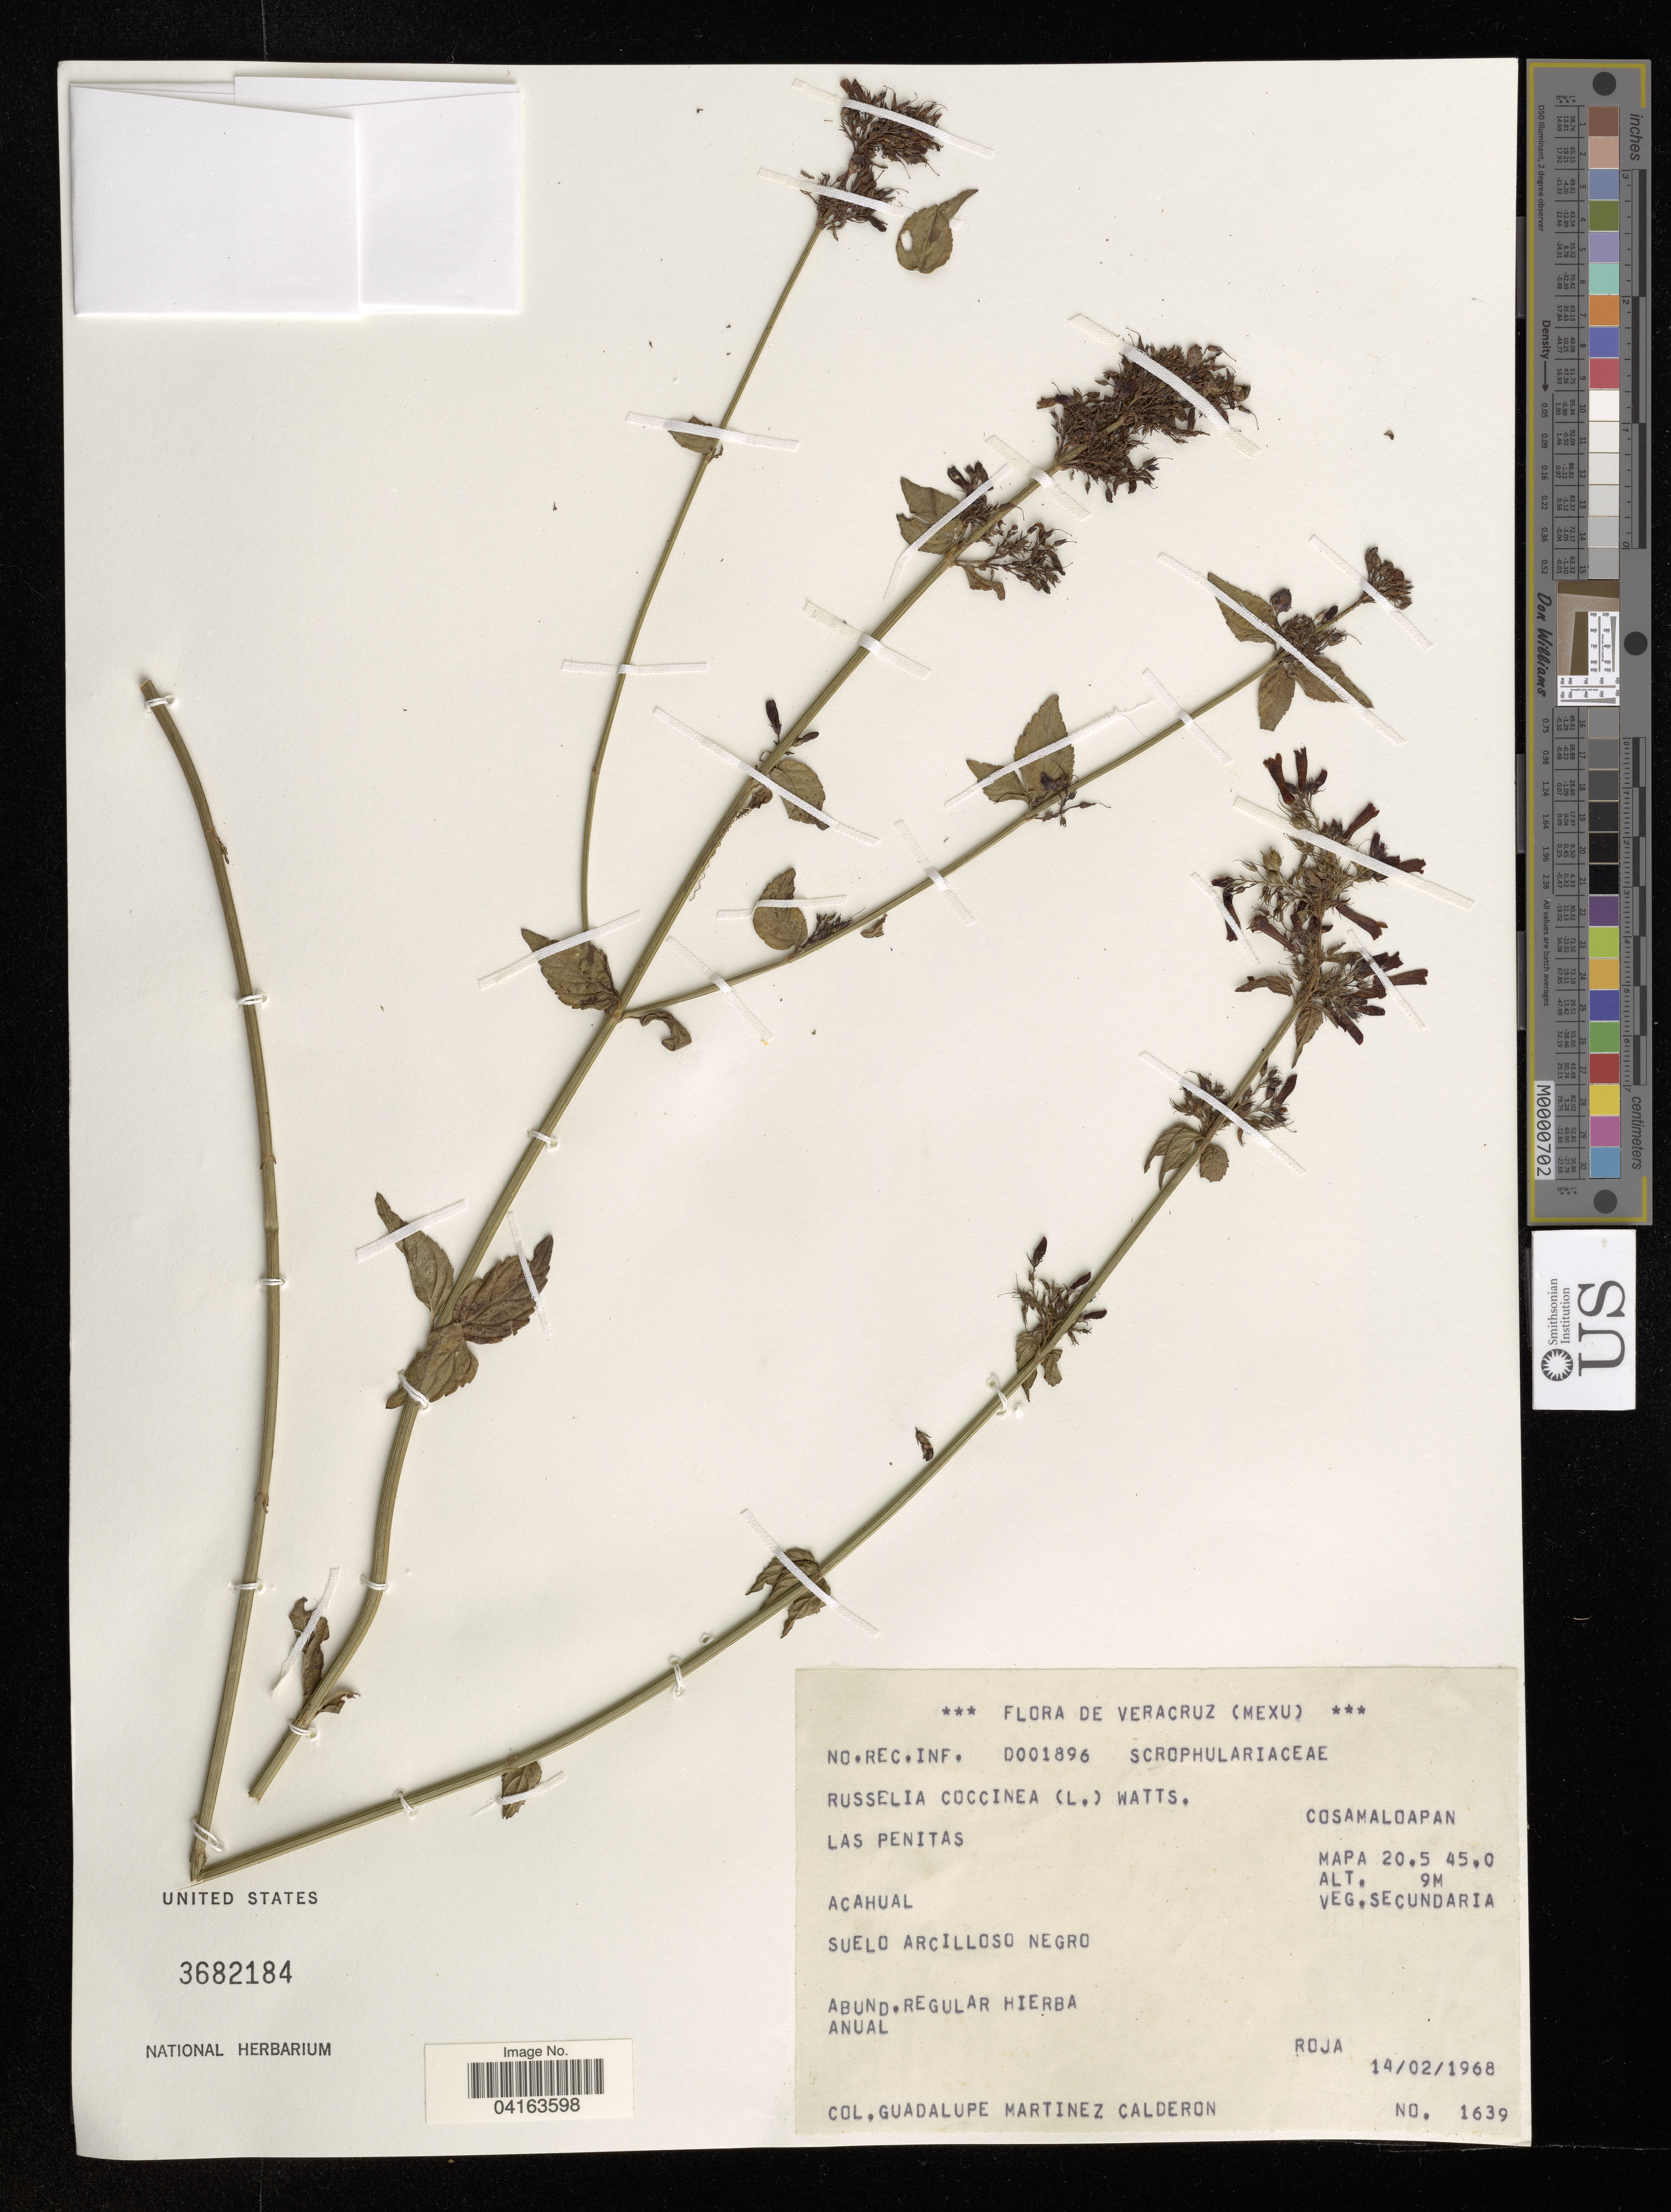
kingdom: Plantae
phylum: Tracheophyta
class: Magnoliopsida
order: Lamiales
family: Plantaginaceae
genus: Russelia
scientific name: Russelia coccinea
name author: (L.) Wettst.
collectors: G. Martínez Calderón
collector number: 1639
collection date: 1968-02-14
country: Mexico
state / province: Veracruz Llave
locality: Cosamaloapan. Las Penitas.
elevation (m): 9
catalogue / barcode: US 3682184